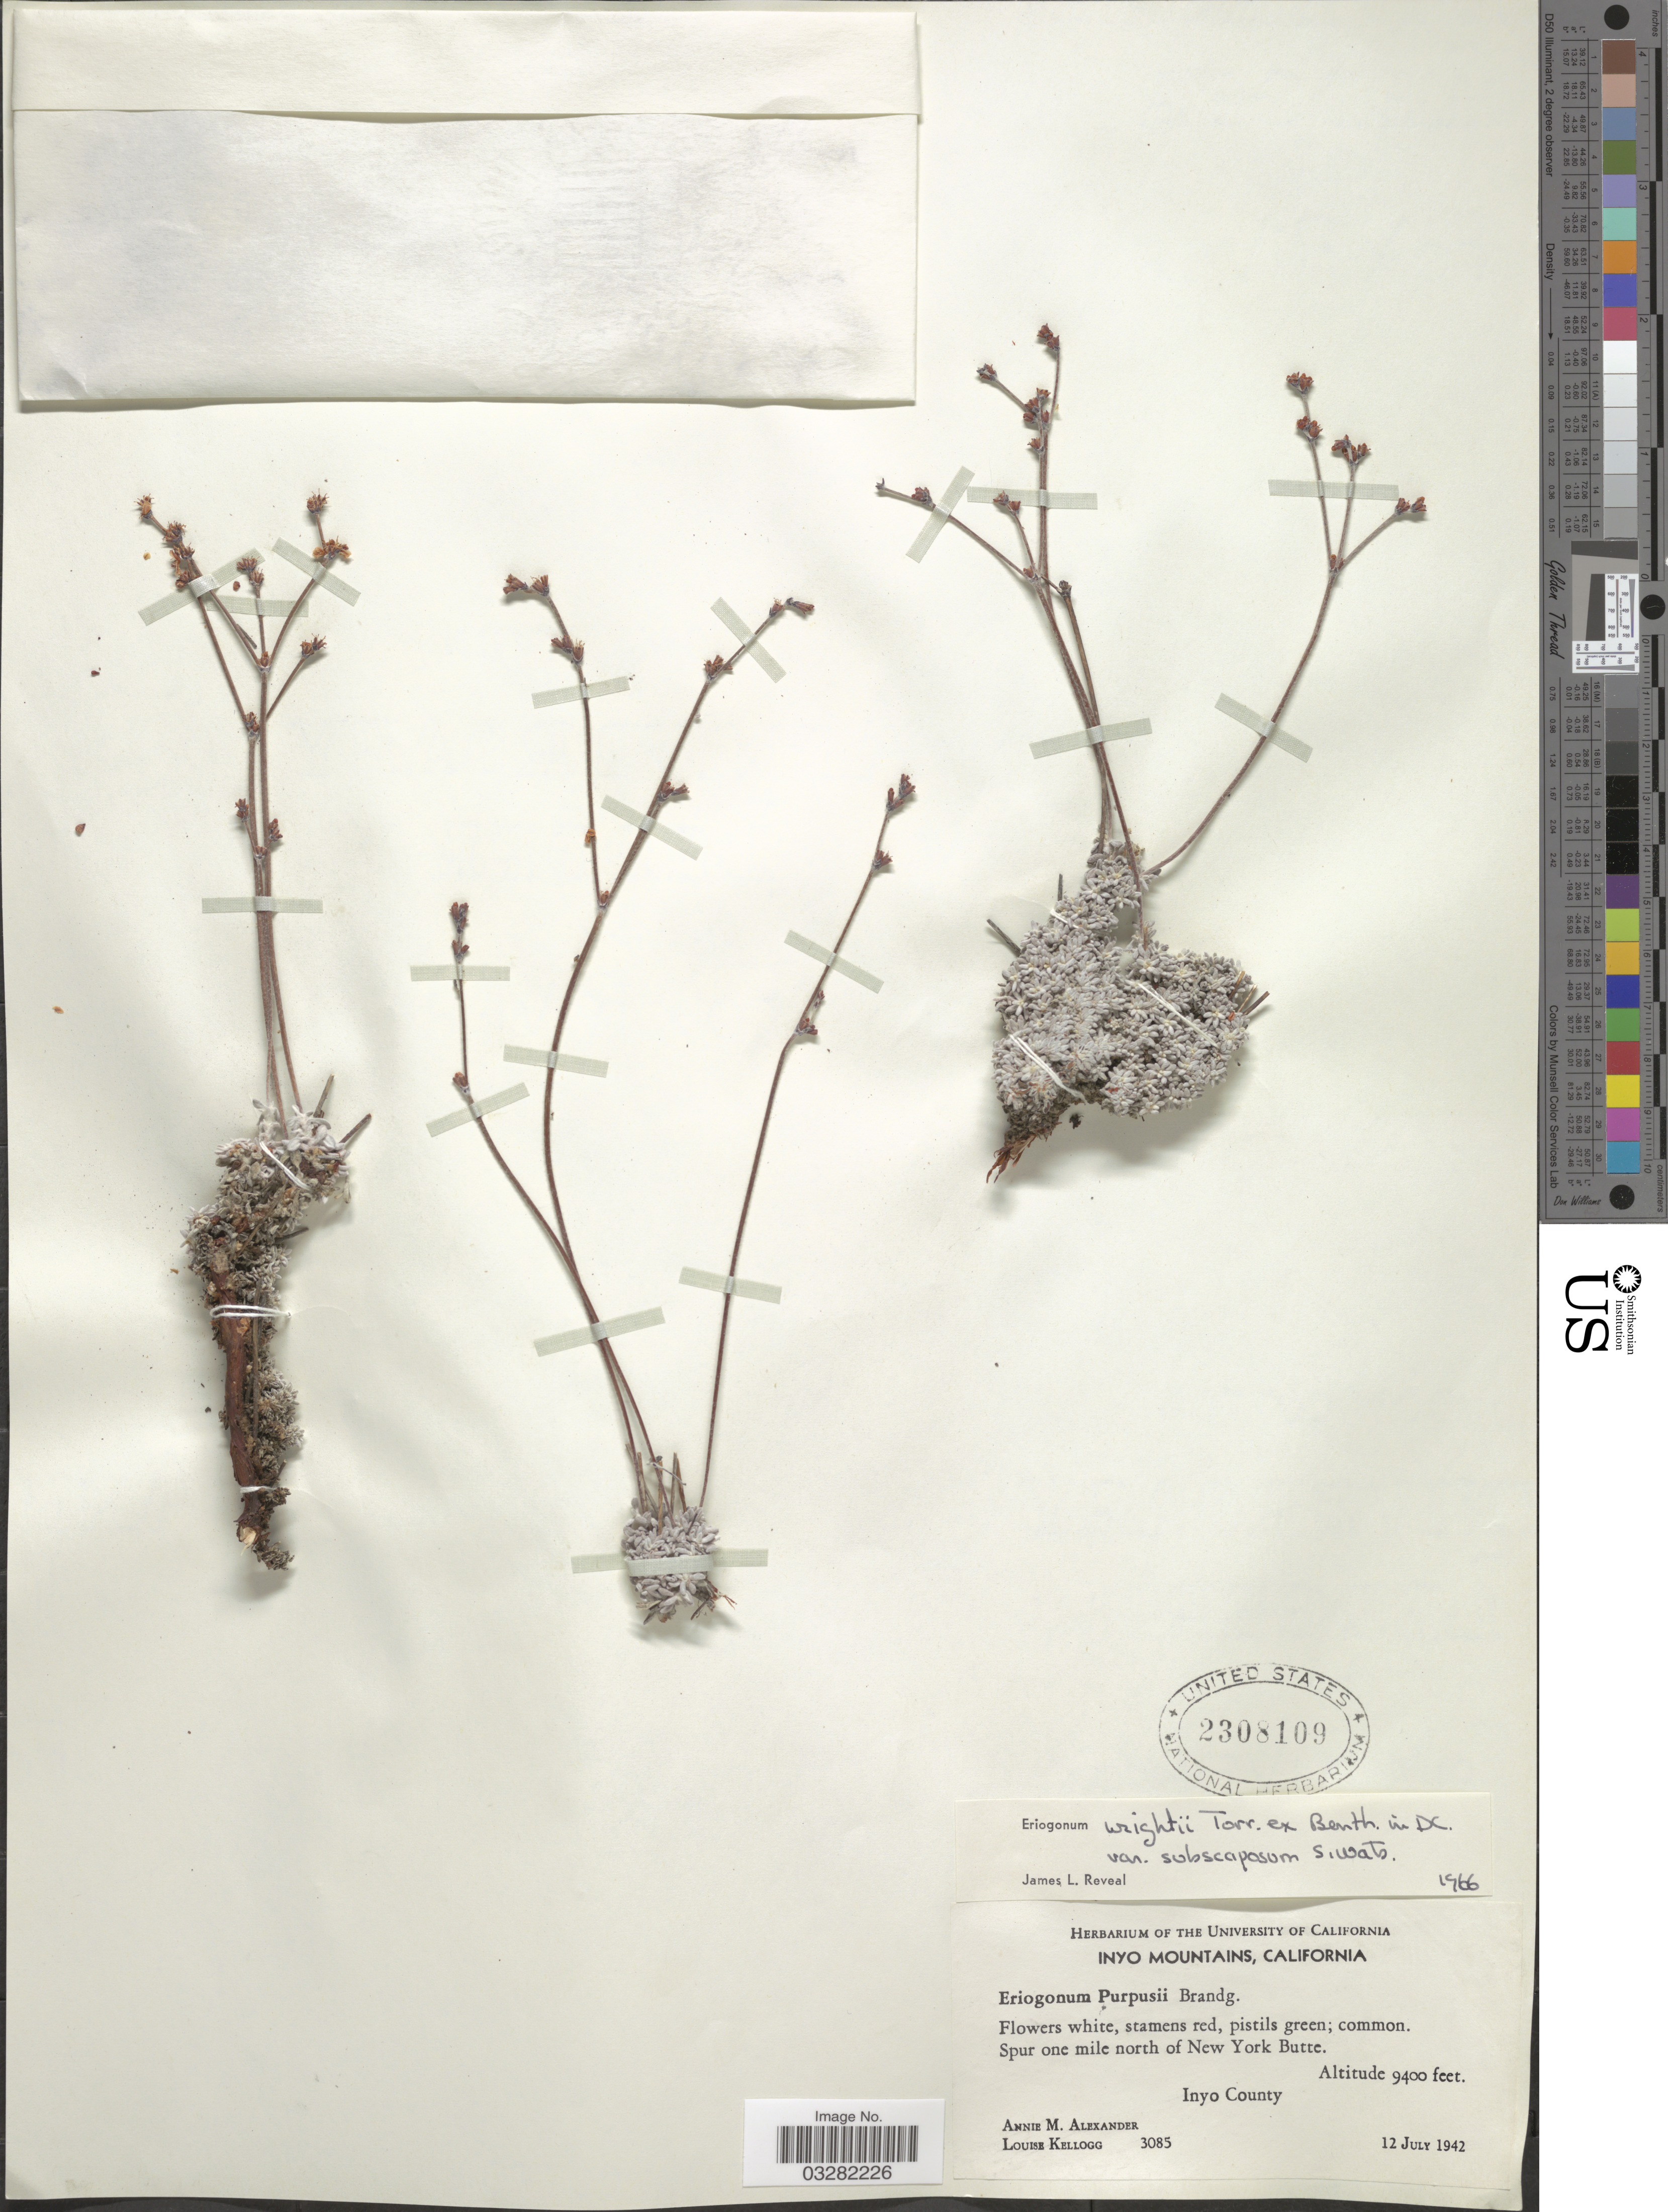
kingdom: Plantae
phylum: Tracheophyta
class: Magnoliopsida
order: Caryophyllales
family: Polygonaceae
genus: Eriogonum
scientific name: Eriogonum wrightii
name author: Torr. ex Benth. in DC.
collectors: A. M. Alexander & L. Kellogg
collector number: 3085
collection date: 1942-07-12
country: United States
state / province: California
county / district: Inyo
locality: Inyo Mountains. Spur one mile north of New York Butte. Inyo County.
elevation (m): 2865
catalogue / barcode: US 2308109